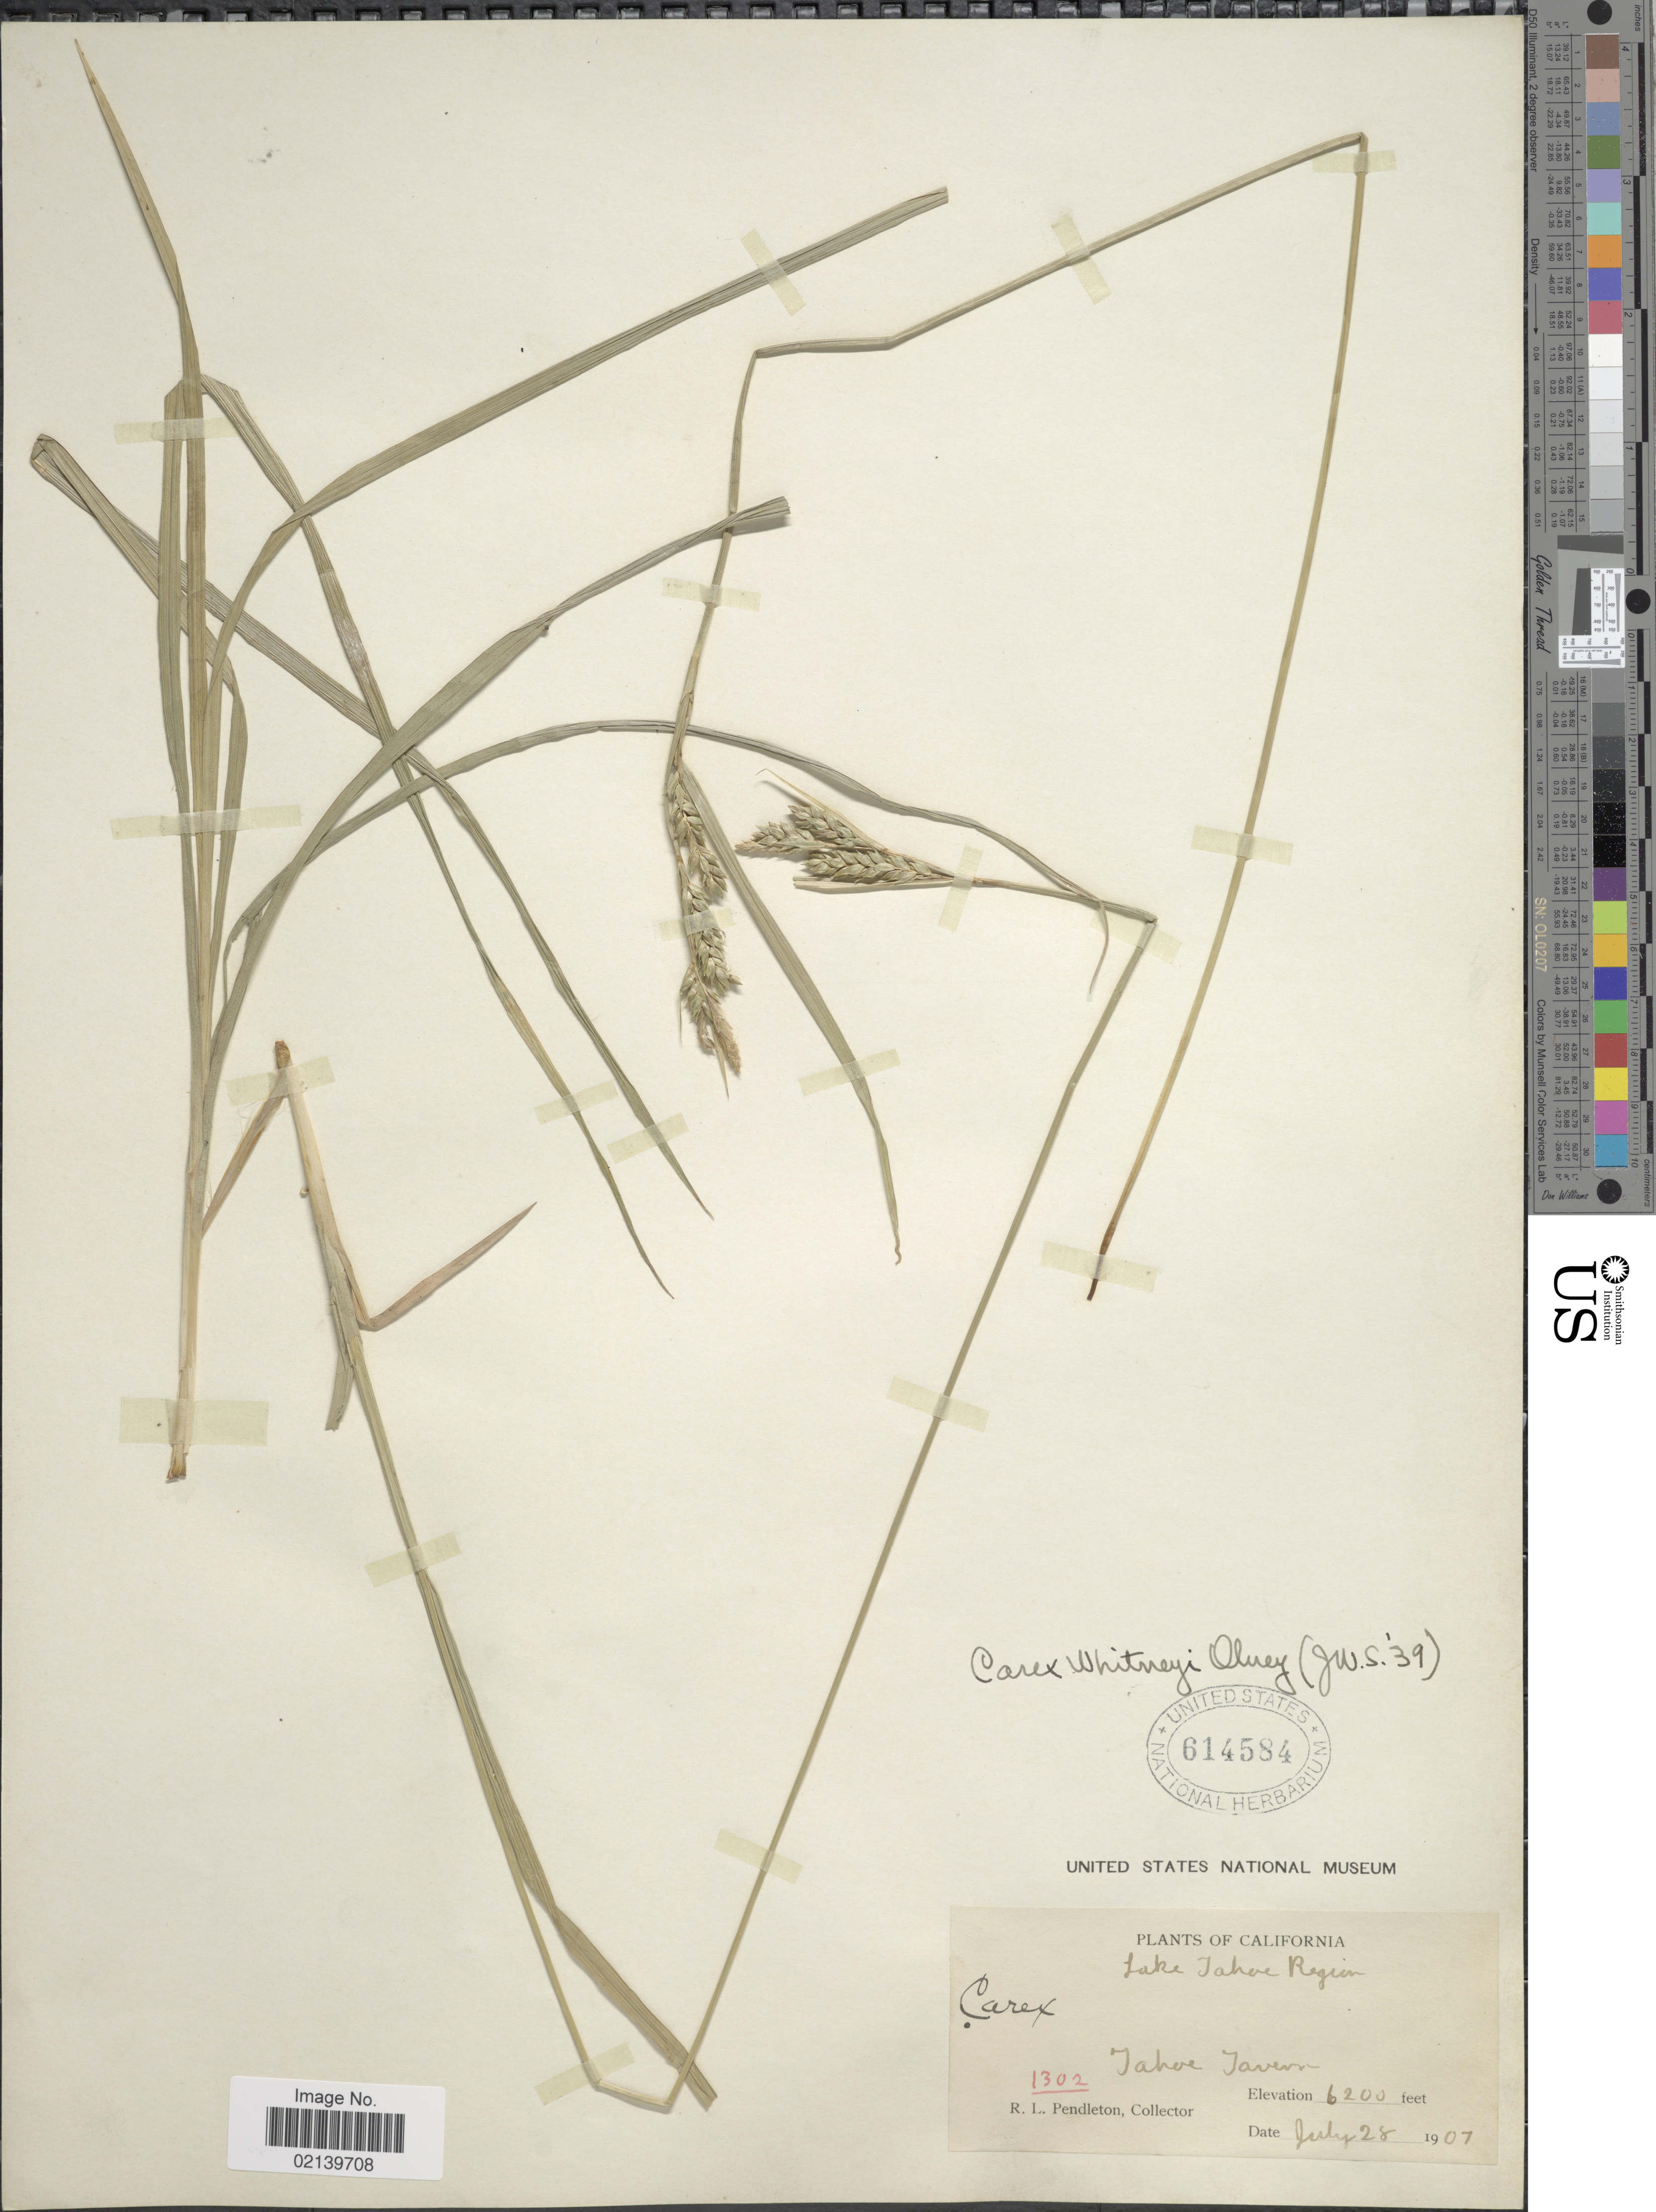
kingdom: Plantae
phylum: Tracheophyta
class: Liliopsida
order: Poales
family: Cyperaceae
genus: Carex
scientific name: Carex whitneyi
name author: Olney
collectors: R. Pendleton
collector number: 1302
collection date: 1907-07-28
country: United States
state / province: California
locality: Lake Tahoe Region, Tahoe Tavern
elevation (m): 1890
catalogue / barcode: US 614584